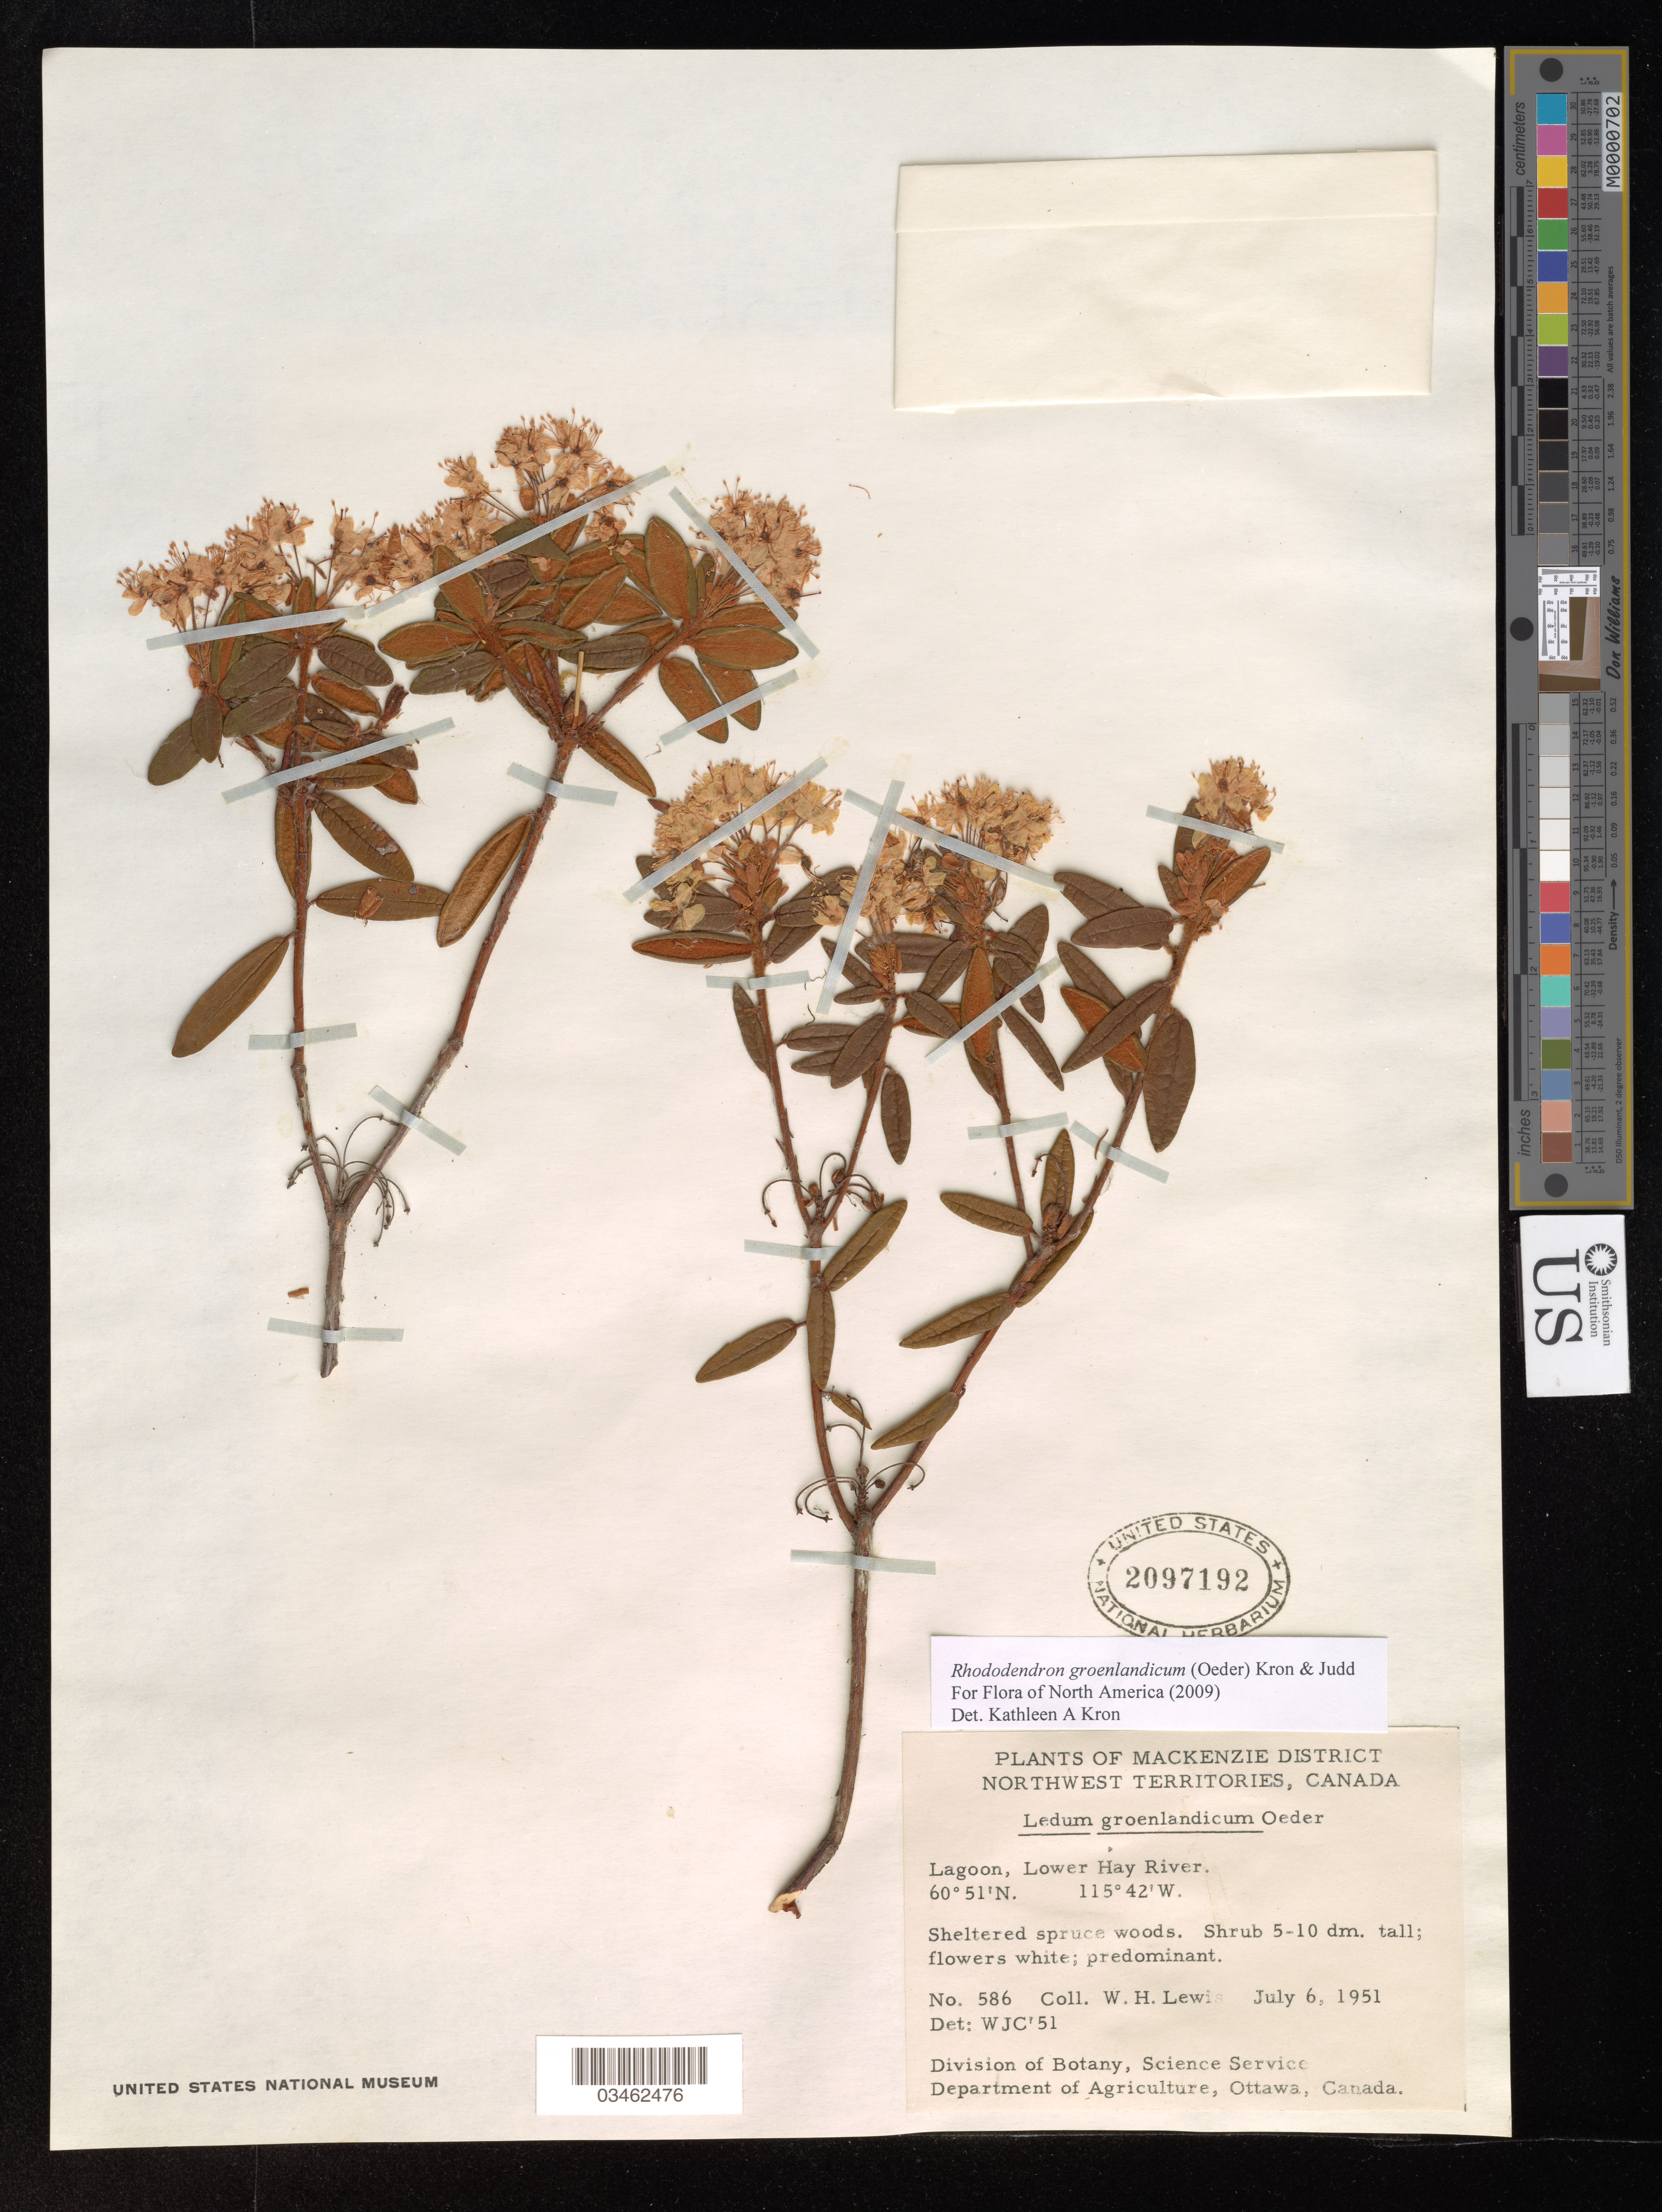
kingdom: Plantae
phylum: Tracheophyta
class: Magnoliopsida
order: Ericales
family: Ericaceae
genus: Rhododendron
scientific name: Rhododendron groenlandicum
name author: (Oeder) Kron & Judd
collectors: W. H. Lewis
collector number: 586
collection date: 1951-07-06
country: Canada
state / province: Northwest Territories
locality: Mackenzie District. Lagoon, Lower Hay River.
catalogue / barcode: US 2097192